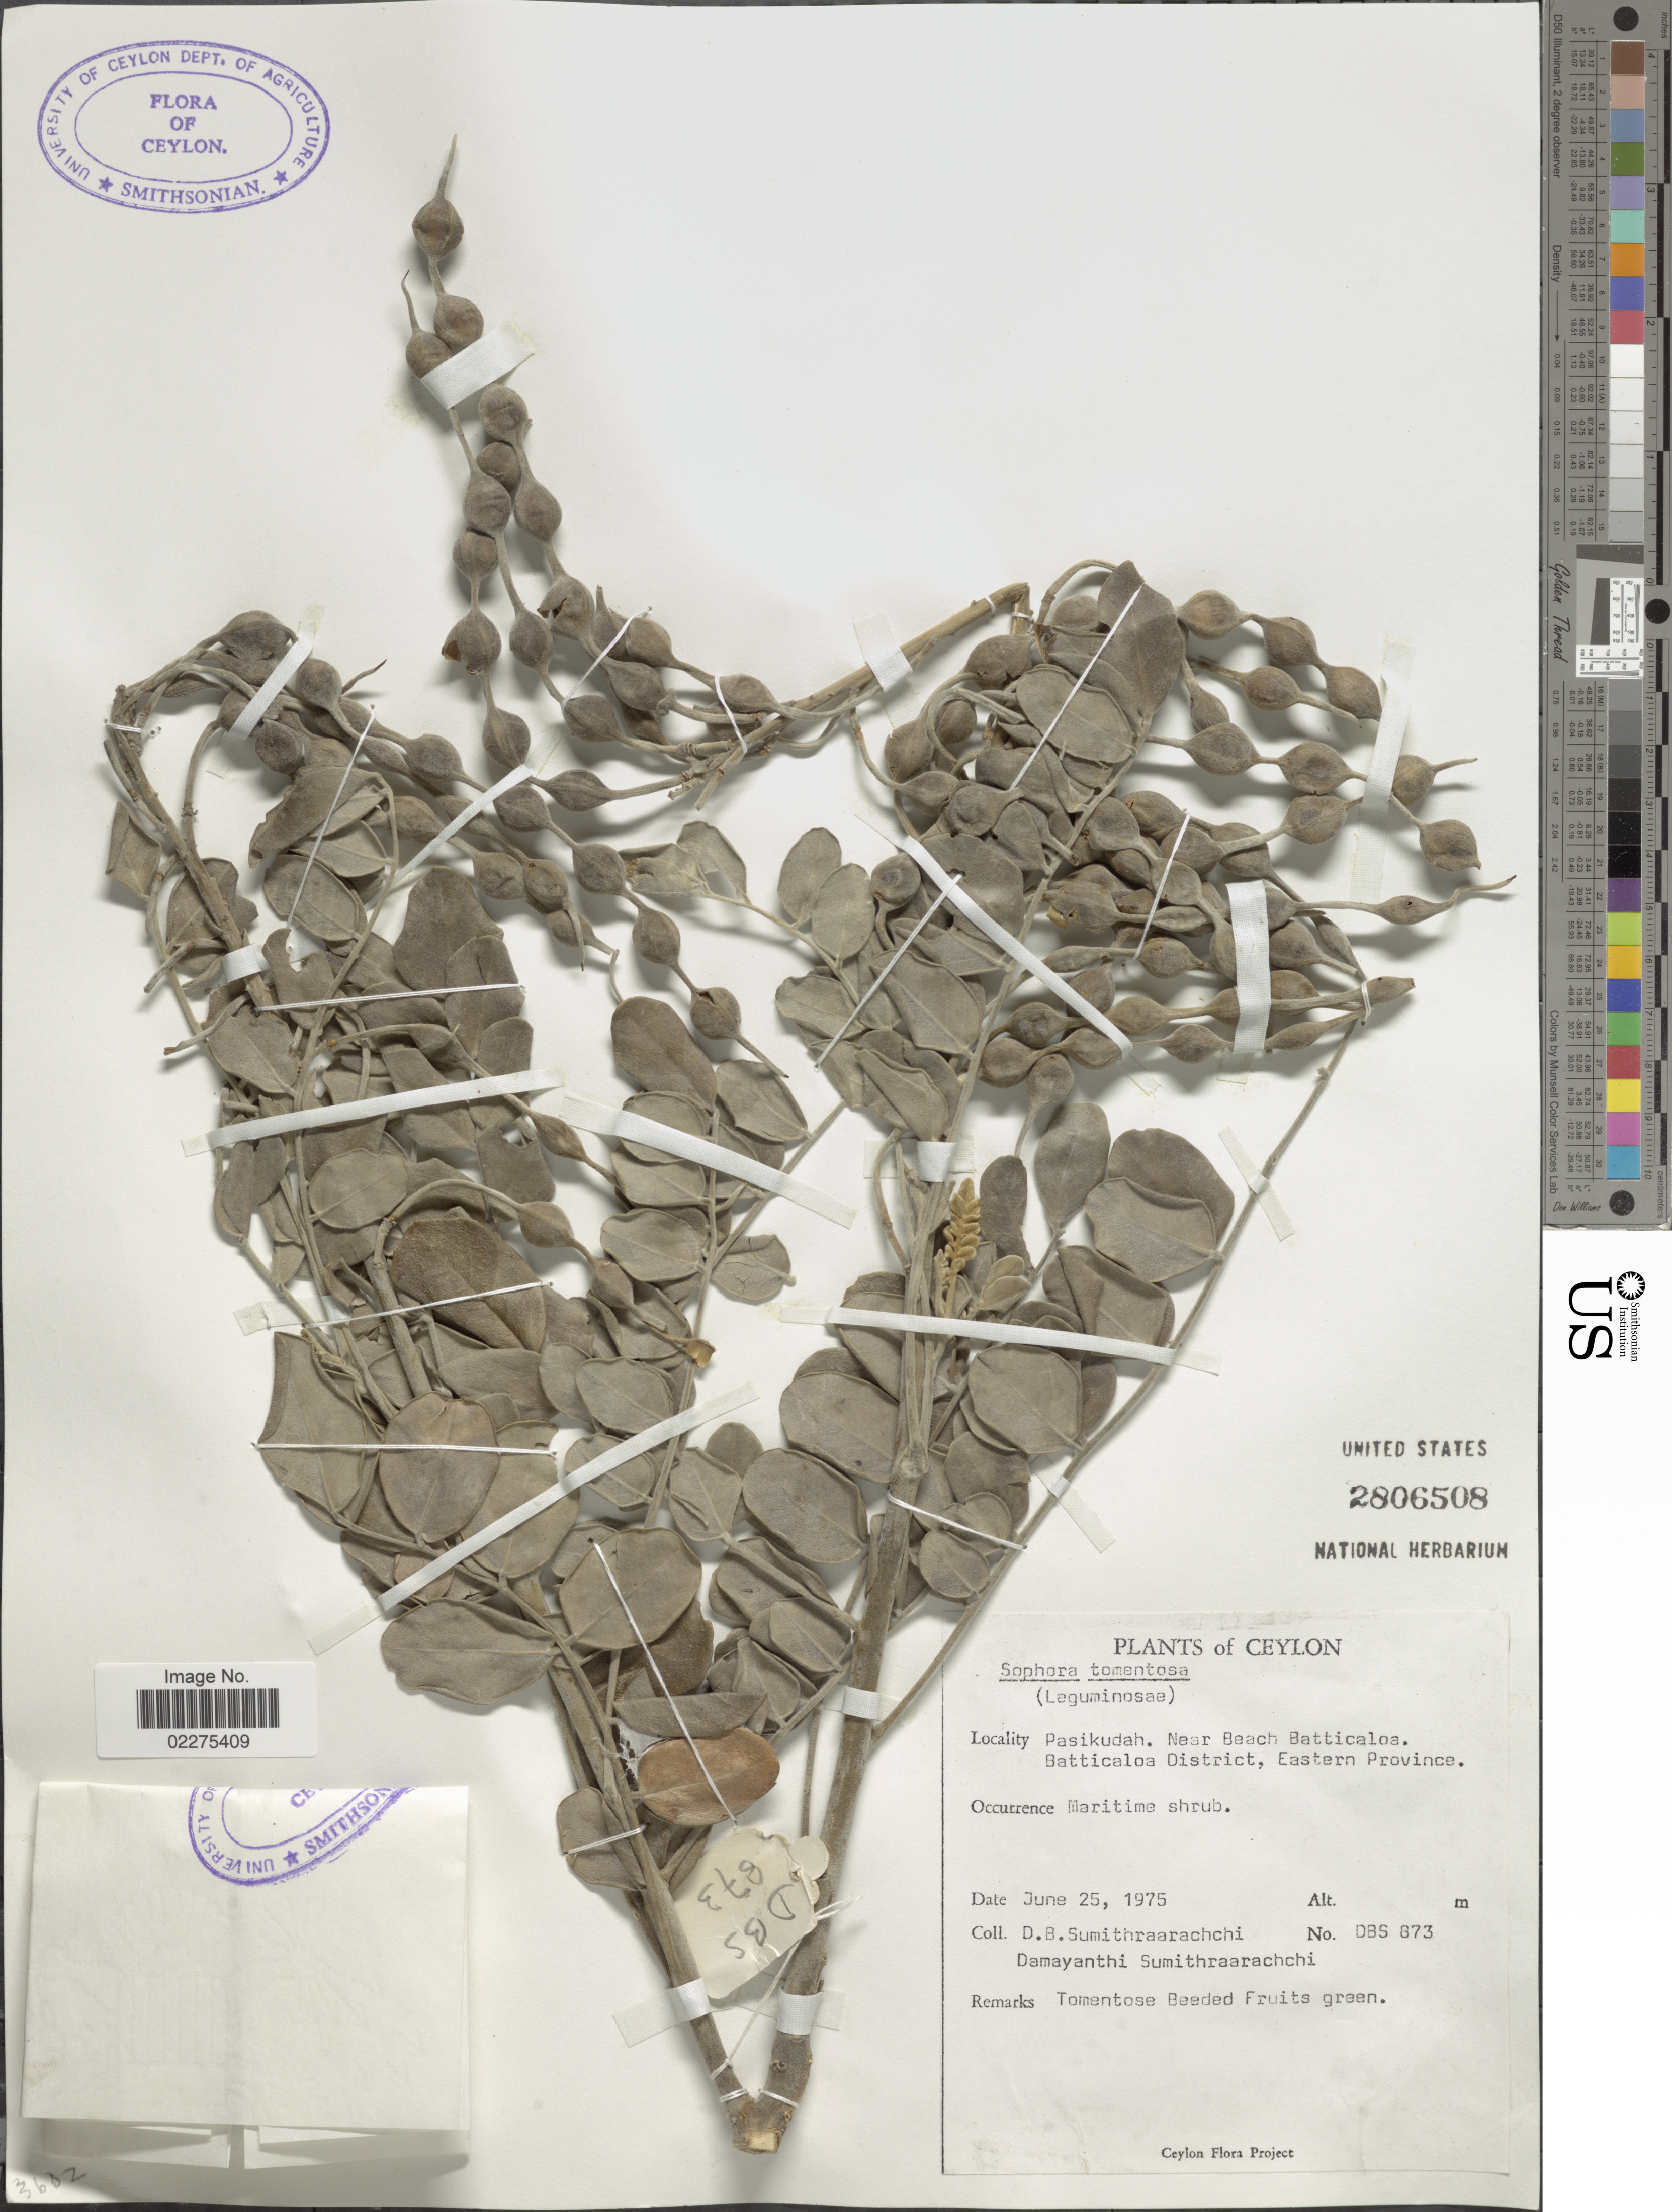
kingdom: Plantae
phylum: Tracheophyta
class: Magnoliopsida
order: Fabales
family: Fabaceae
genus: Sophora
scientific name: Sophora tomentosa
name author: L.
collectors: D. B. Sumithraarachchi & D. Sumithraarachchi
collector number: DBS 873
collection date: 1975-06-25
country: Sri Lanka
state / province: Eastern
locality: Ceylon. Pasikudah. Near Beach Batticaloa. Batticaloa District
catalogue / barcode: US 2806508